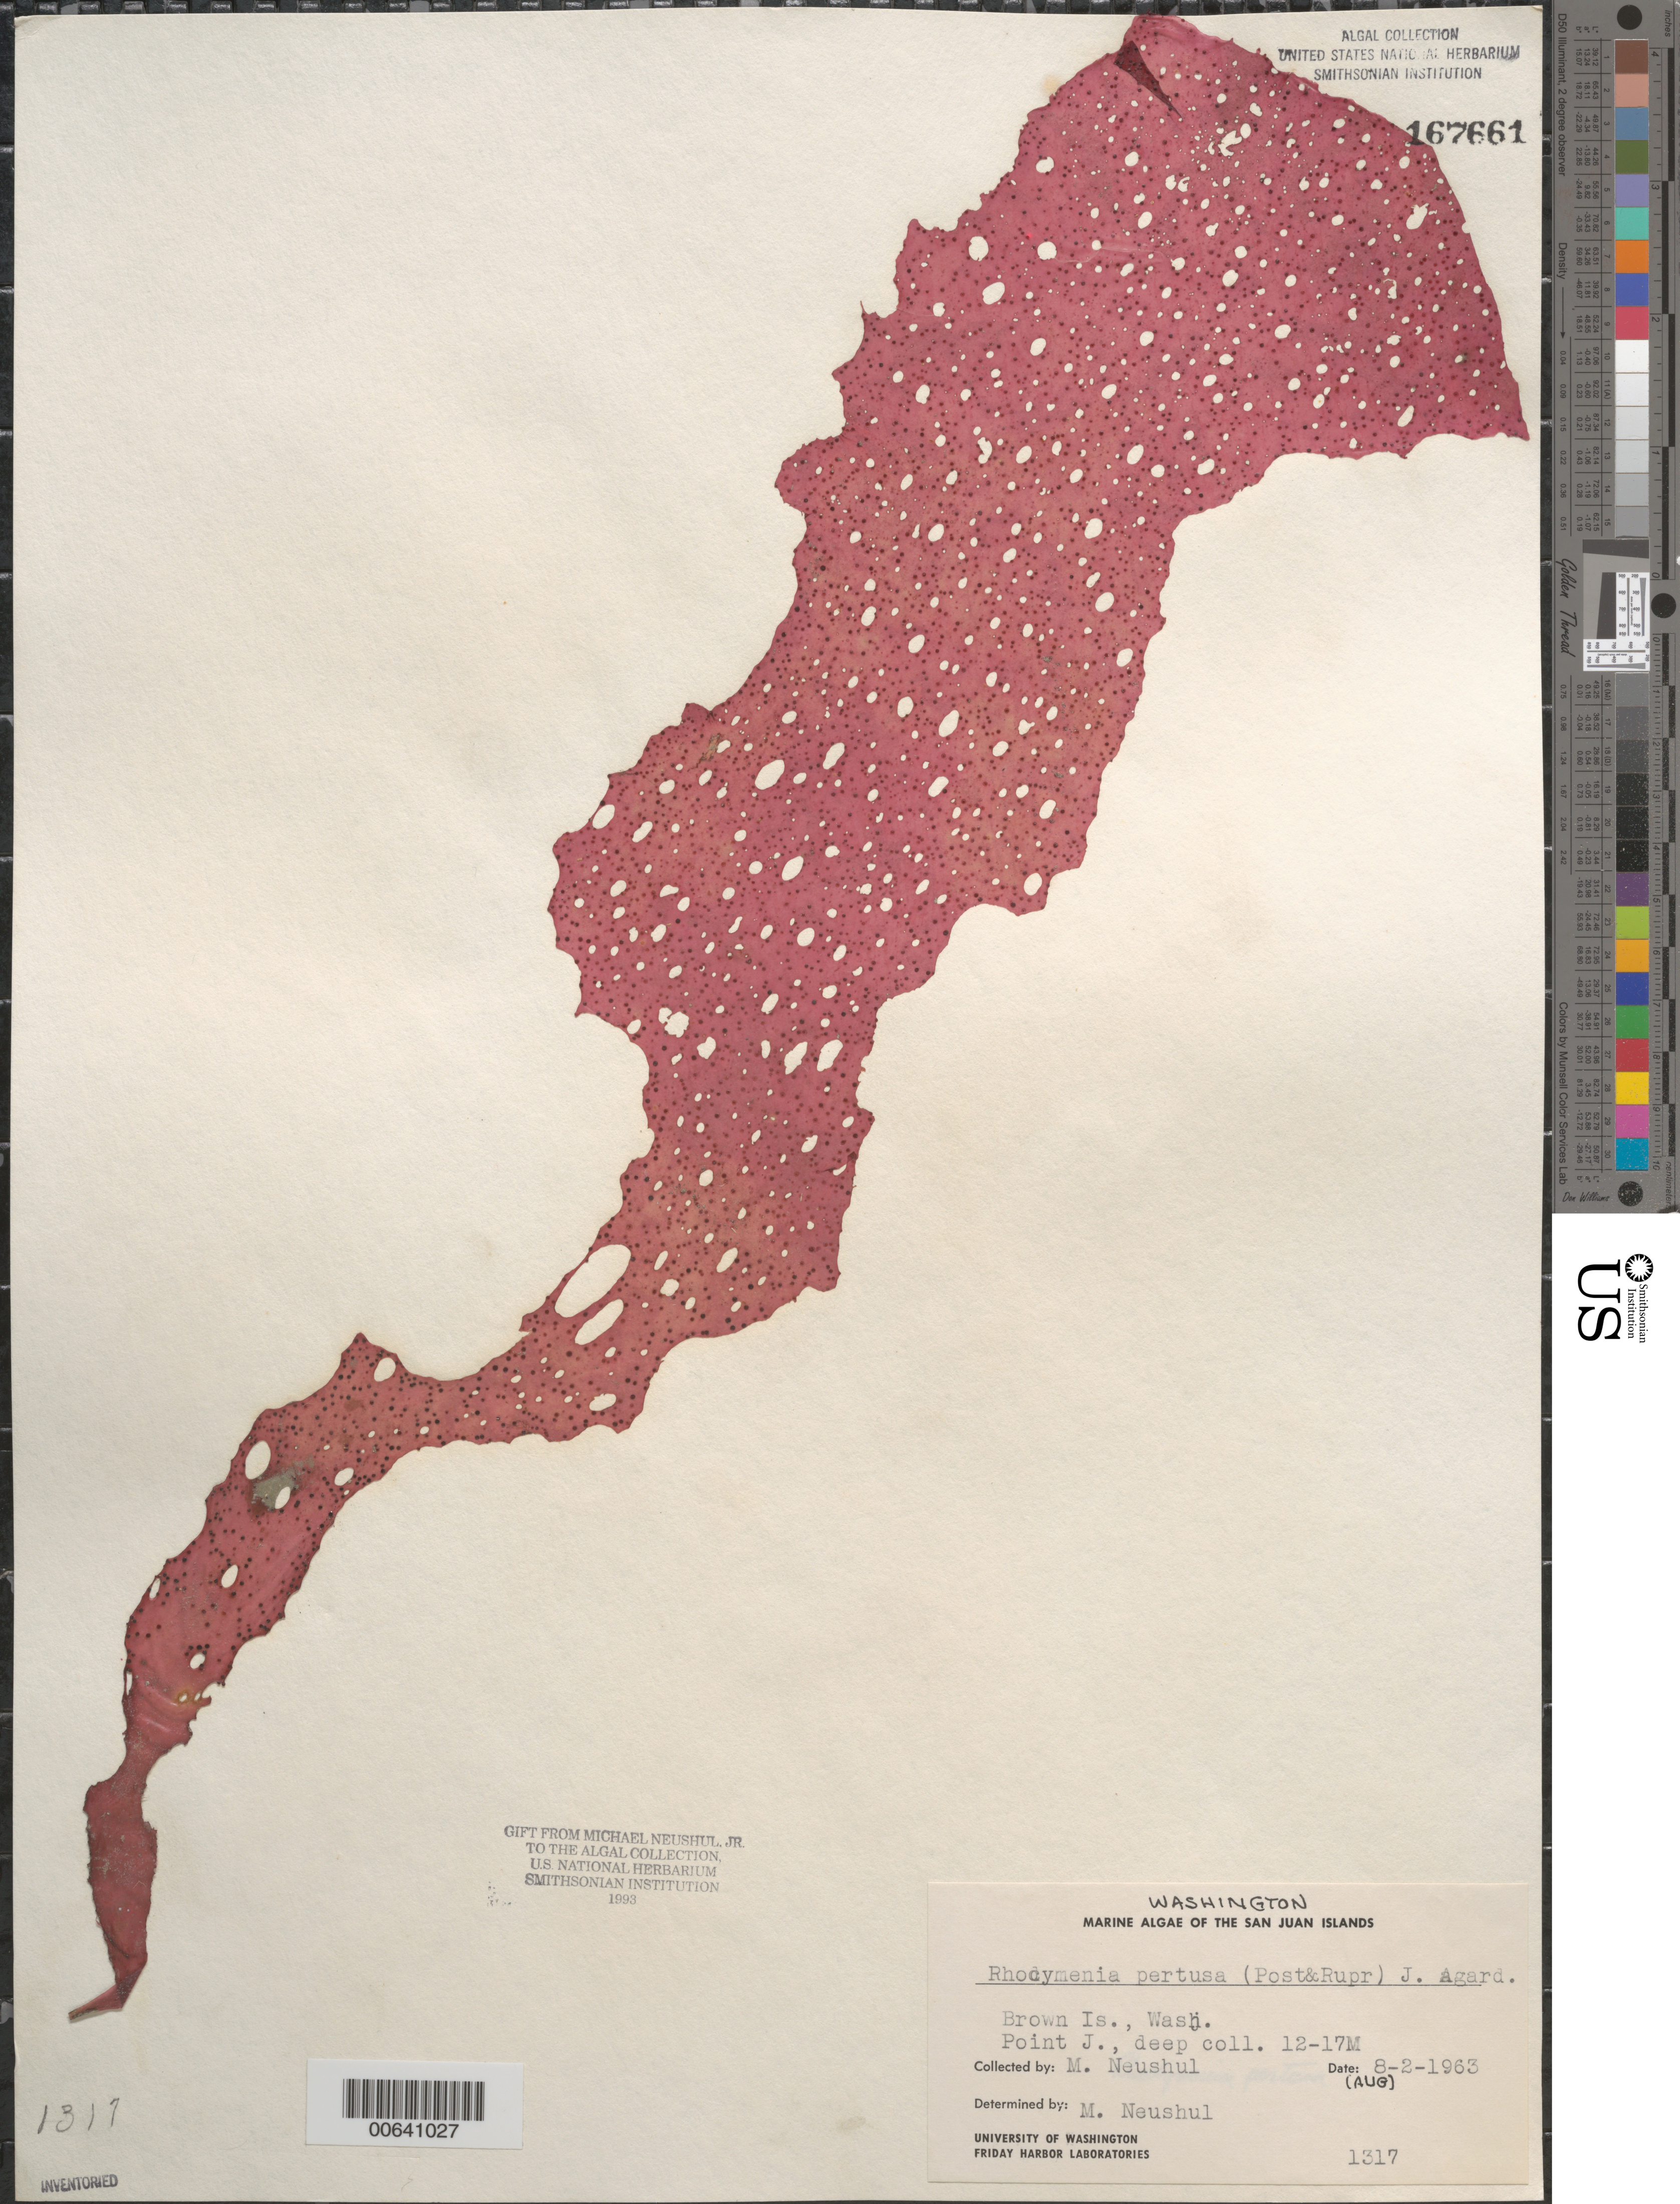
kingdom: Plantae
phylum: Rhodophyta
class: Florideophyceae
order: Rhodymeniales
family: Rhodymeniaceae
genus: Rhodymenia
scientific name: Rhodymenia pertusa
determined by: Neushul, M.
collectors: M. Neushul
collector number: Neushul 1317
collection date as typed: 02 Aug 1963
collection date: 1963-08-02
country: United States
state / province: Washington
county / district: San Juan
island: Brown Island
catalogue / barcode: US 167661